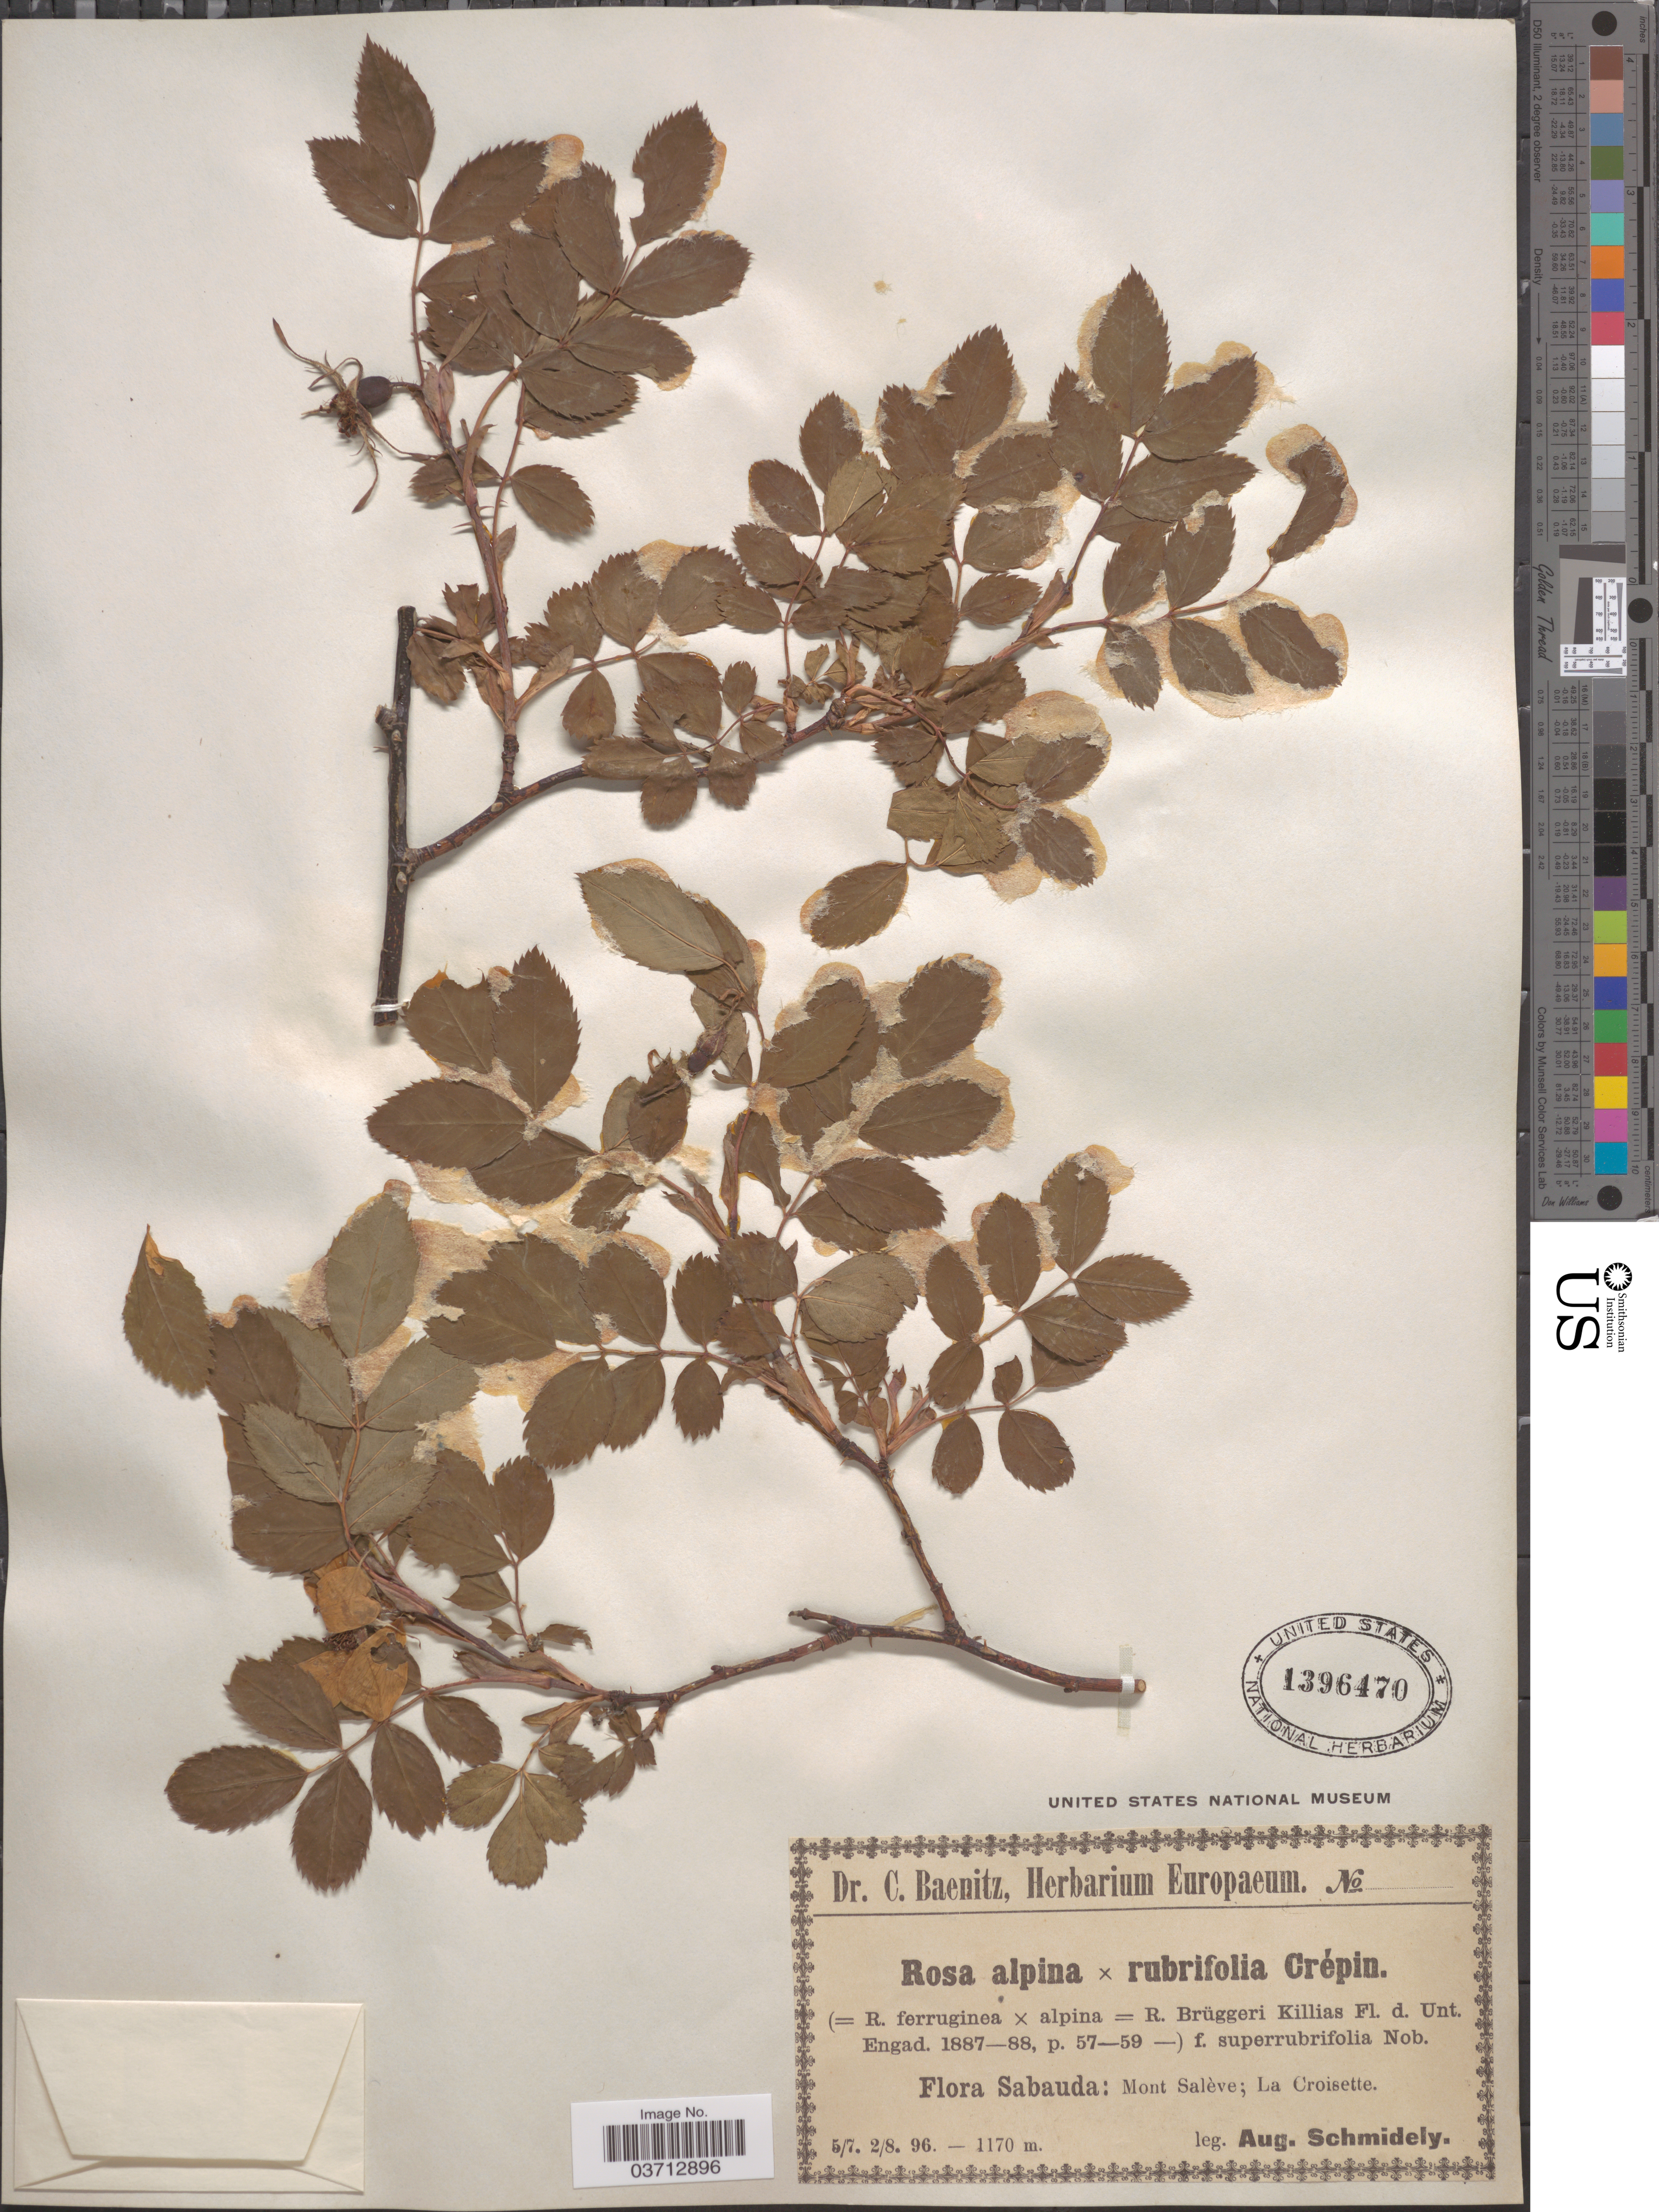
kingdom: Plantae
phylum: Tracheophyta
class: Magnoliopsida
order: Rosales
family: Rosaceae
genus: Rosa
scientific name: Rosa alpina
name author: L.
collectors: A. Schmidely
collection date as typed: Transcribed d/m/y: 5/7/96 to 2/8/96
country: France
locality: Sabauda: Mont Salève; La Croisette.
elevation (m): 1170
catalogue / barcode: US 1396470